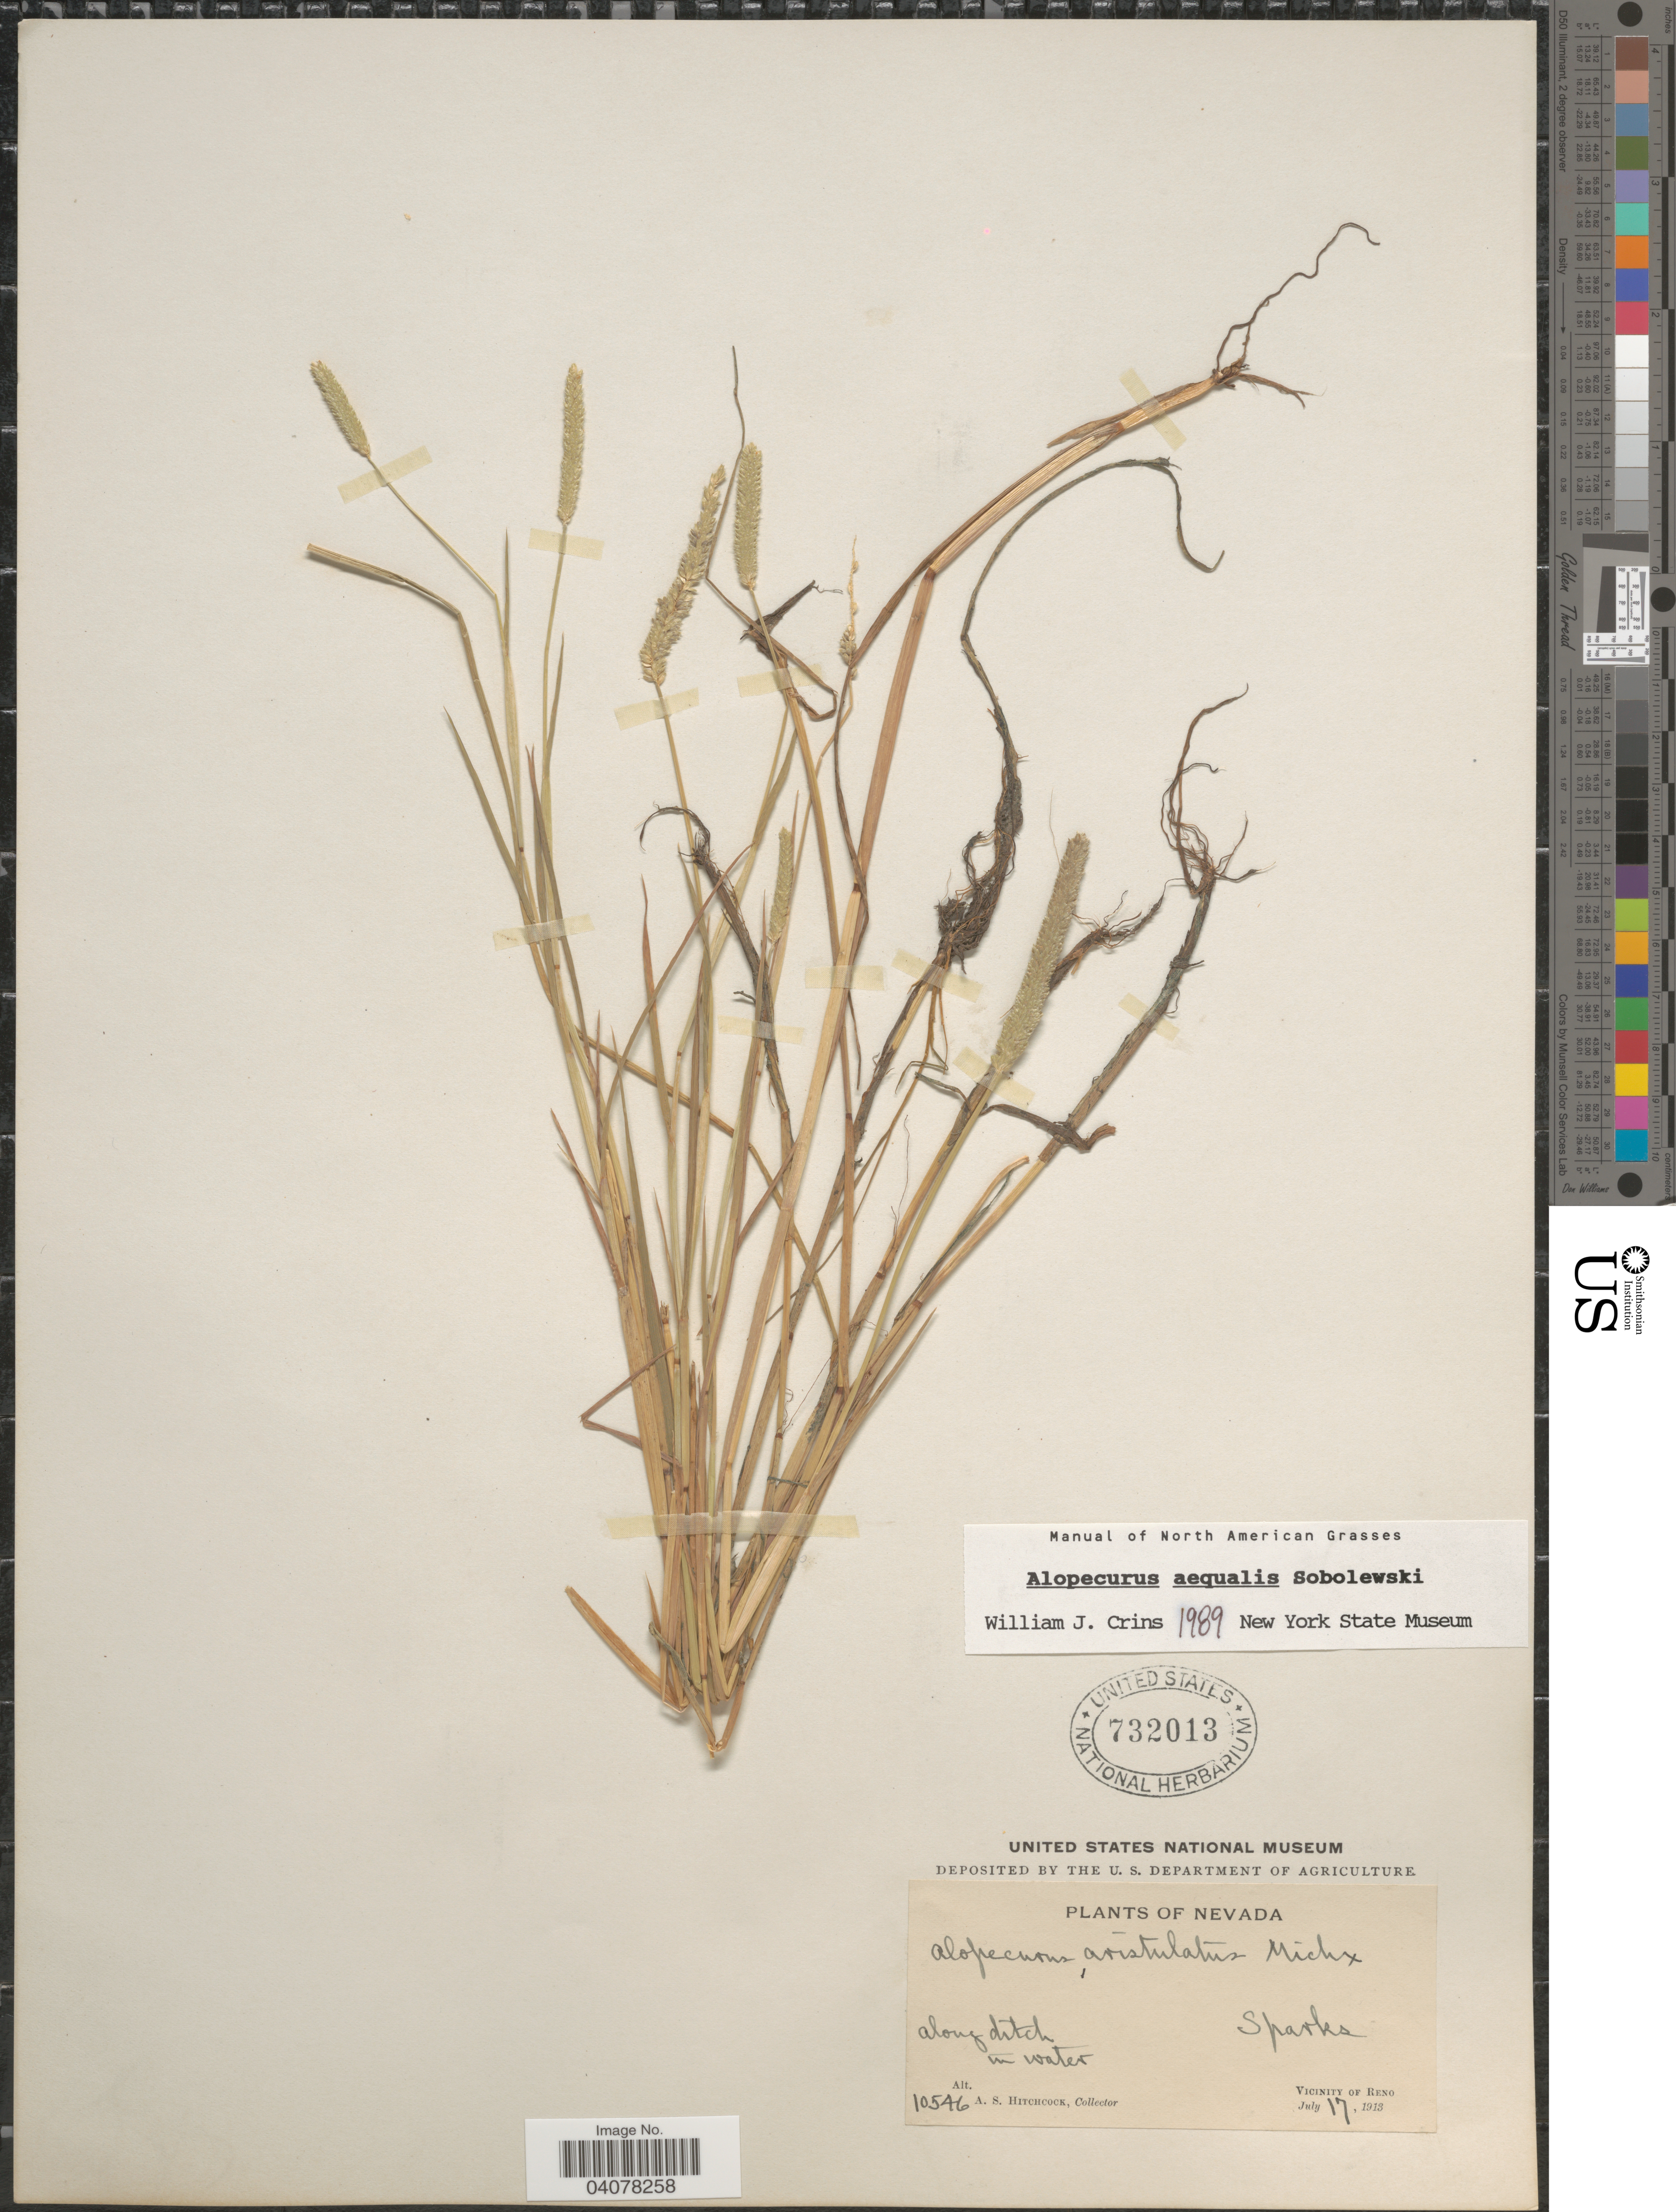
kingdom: Plantae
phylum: Tracheophyta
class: Liliopsida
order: Poales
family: Poaceae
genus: Alopecurus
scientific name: Alopecurus aequalis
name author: Sobol.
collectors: A. S. Hitchcock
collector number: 10546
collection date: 1913-07-17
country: United States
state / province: Nevada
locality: Along ditch in water. Sparks. Vicinity of Reno.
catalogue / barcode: US 732013